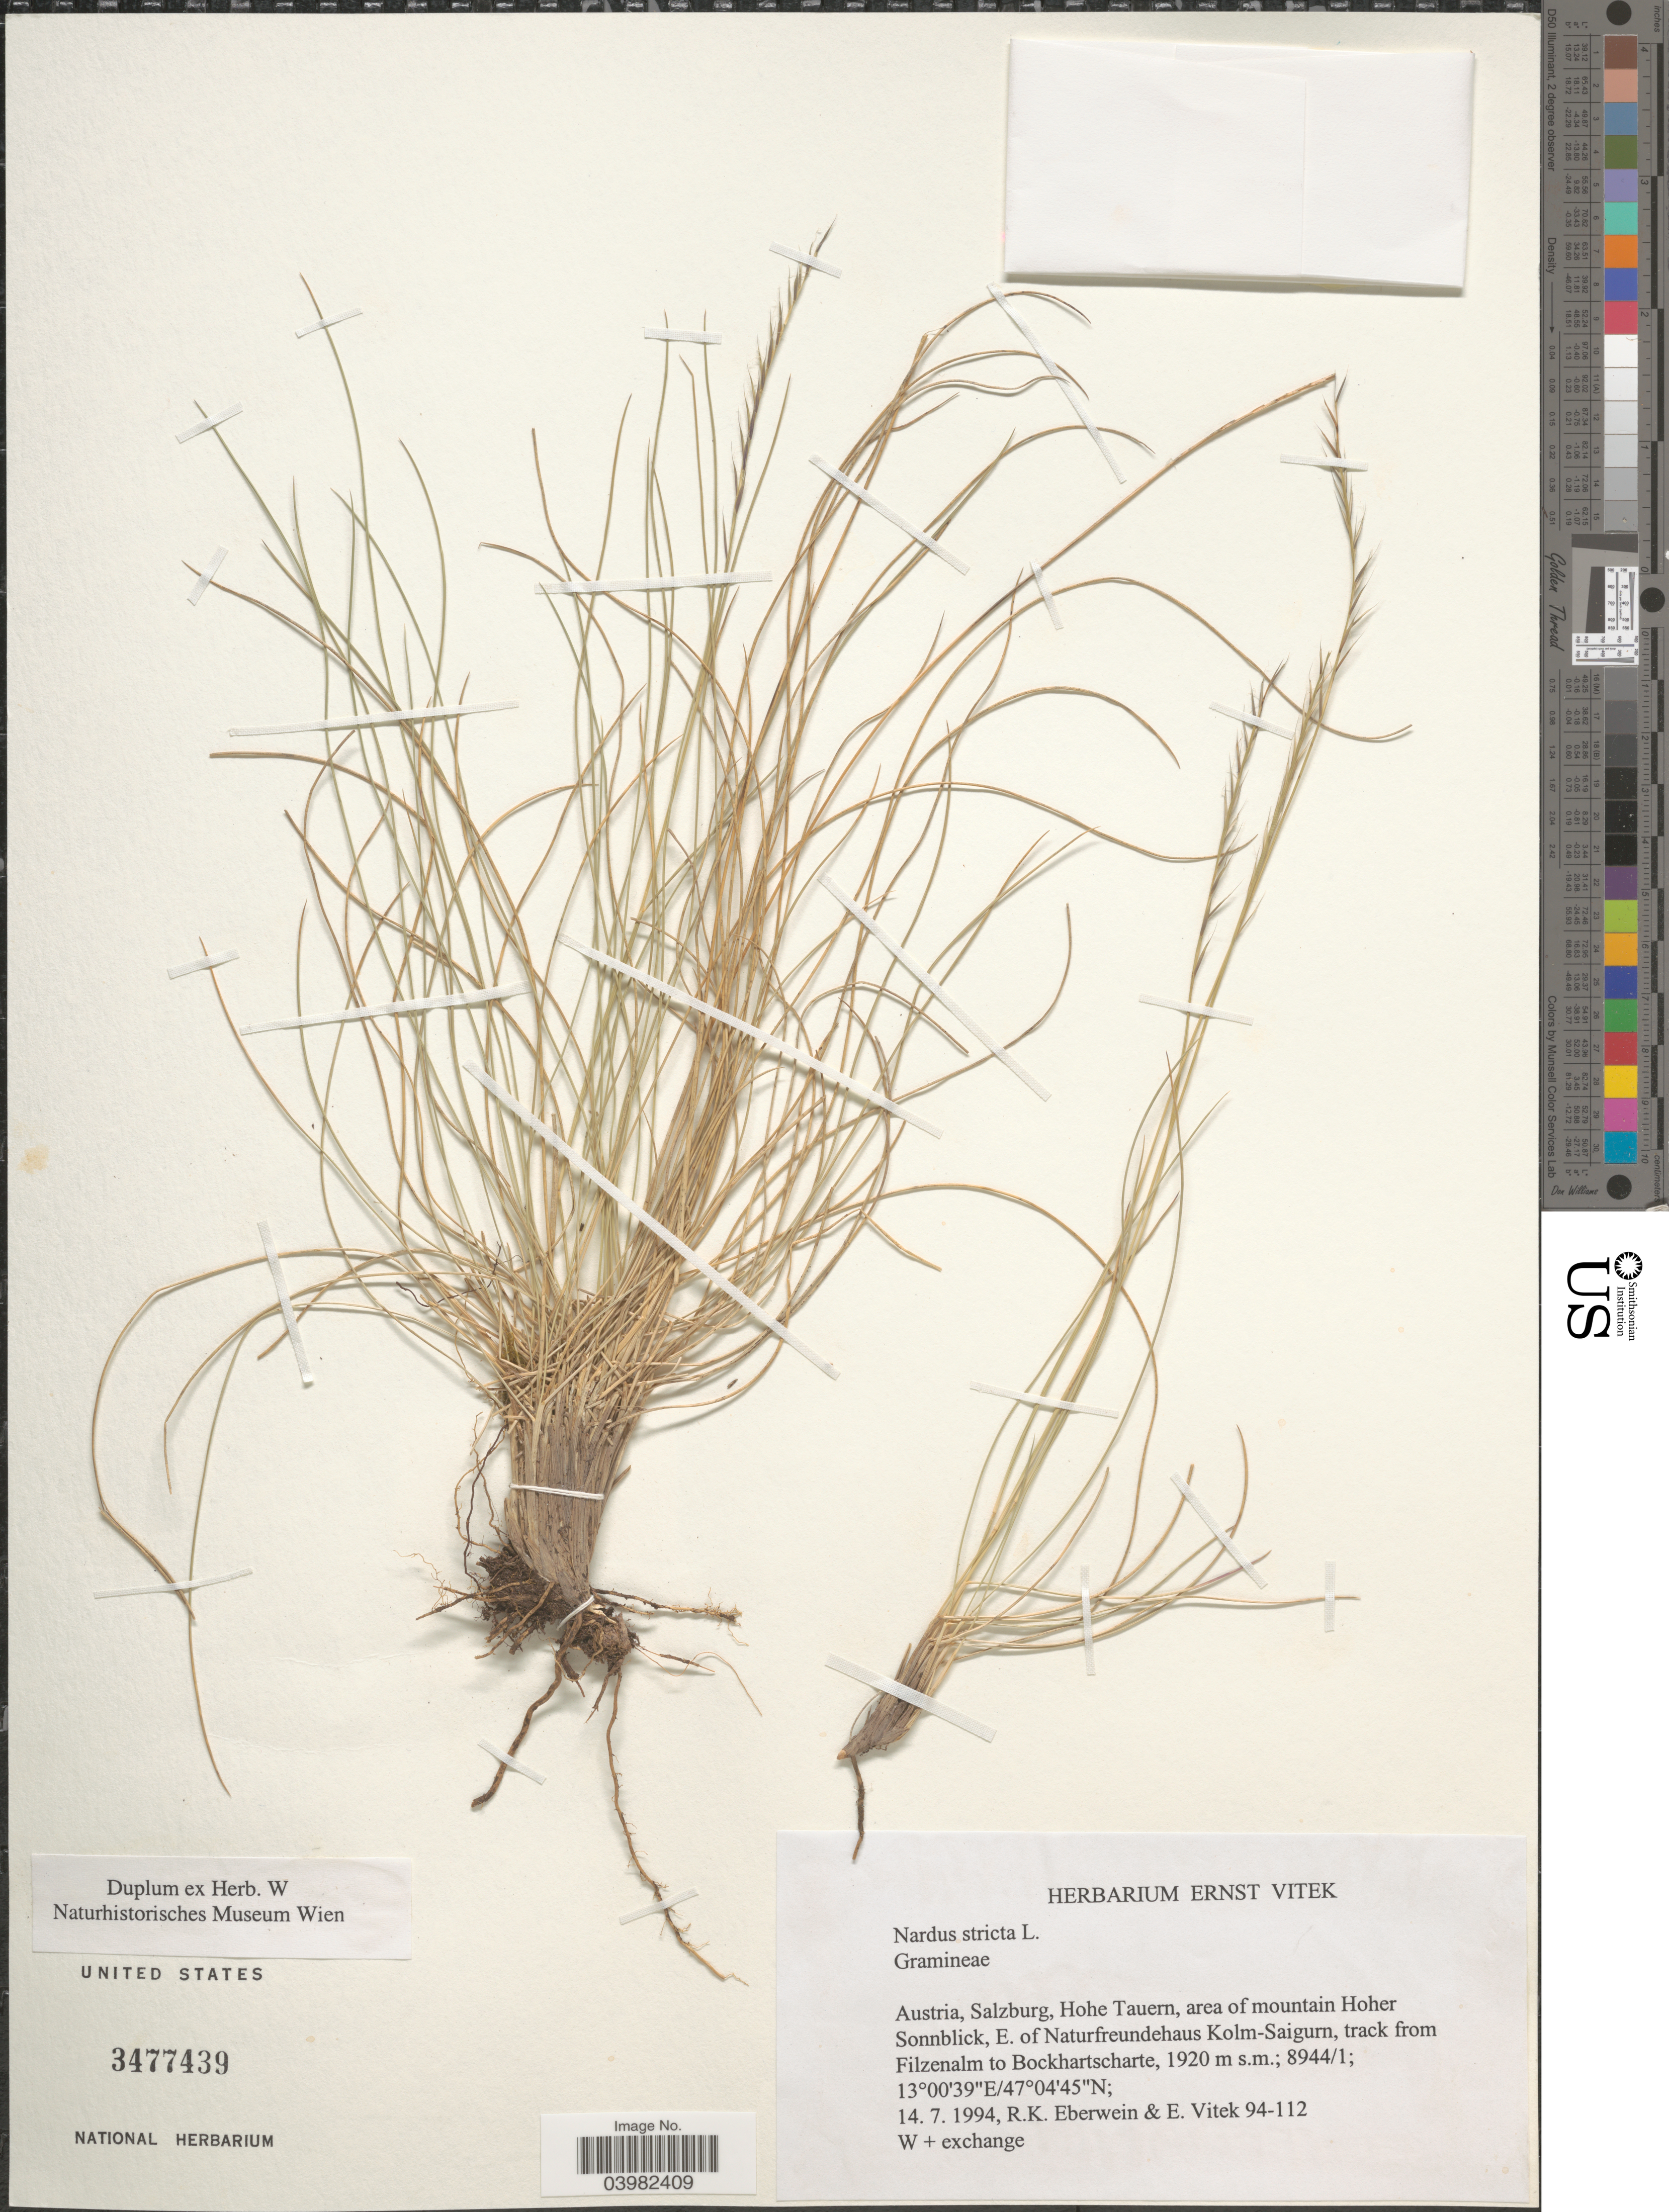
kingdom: Plantae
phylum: Tracheophyta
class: Liliopsida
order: Poales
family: Poaceae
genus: Nardus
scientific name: Nardus stricta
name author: L.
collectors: R. Eberwein & E. Vitek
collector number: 94-112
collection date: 1994-07-14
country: Austria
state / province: Salzburg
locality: Hohe Tauern, area of mountain Hoher Sonnblick, E. of Naturfreundehaus Kolm-Saigurn, track from Filzenalm to Bockhartscharte.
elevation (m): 1920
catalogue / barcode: US 3477439